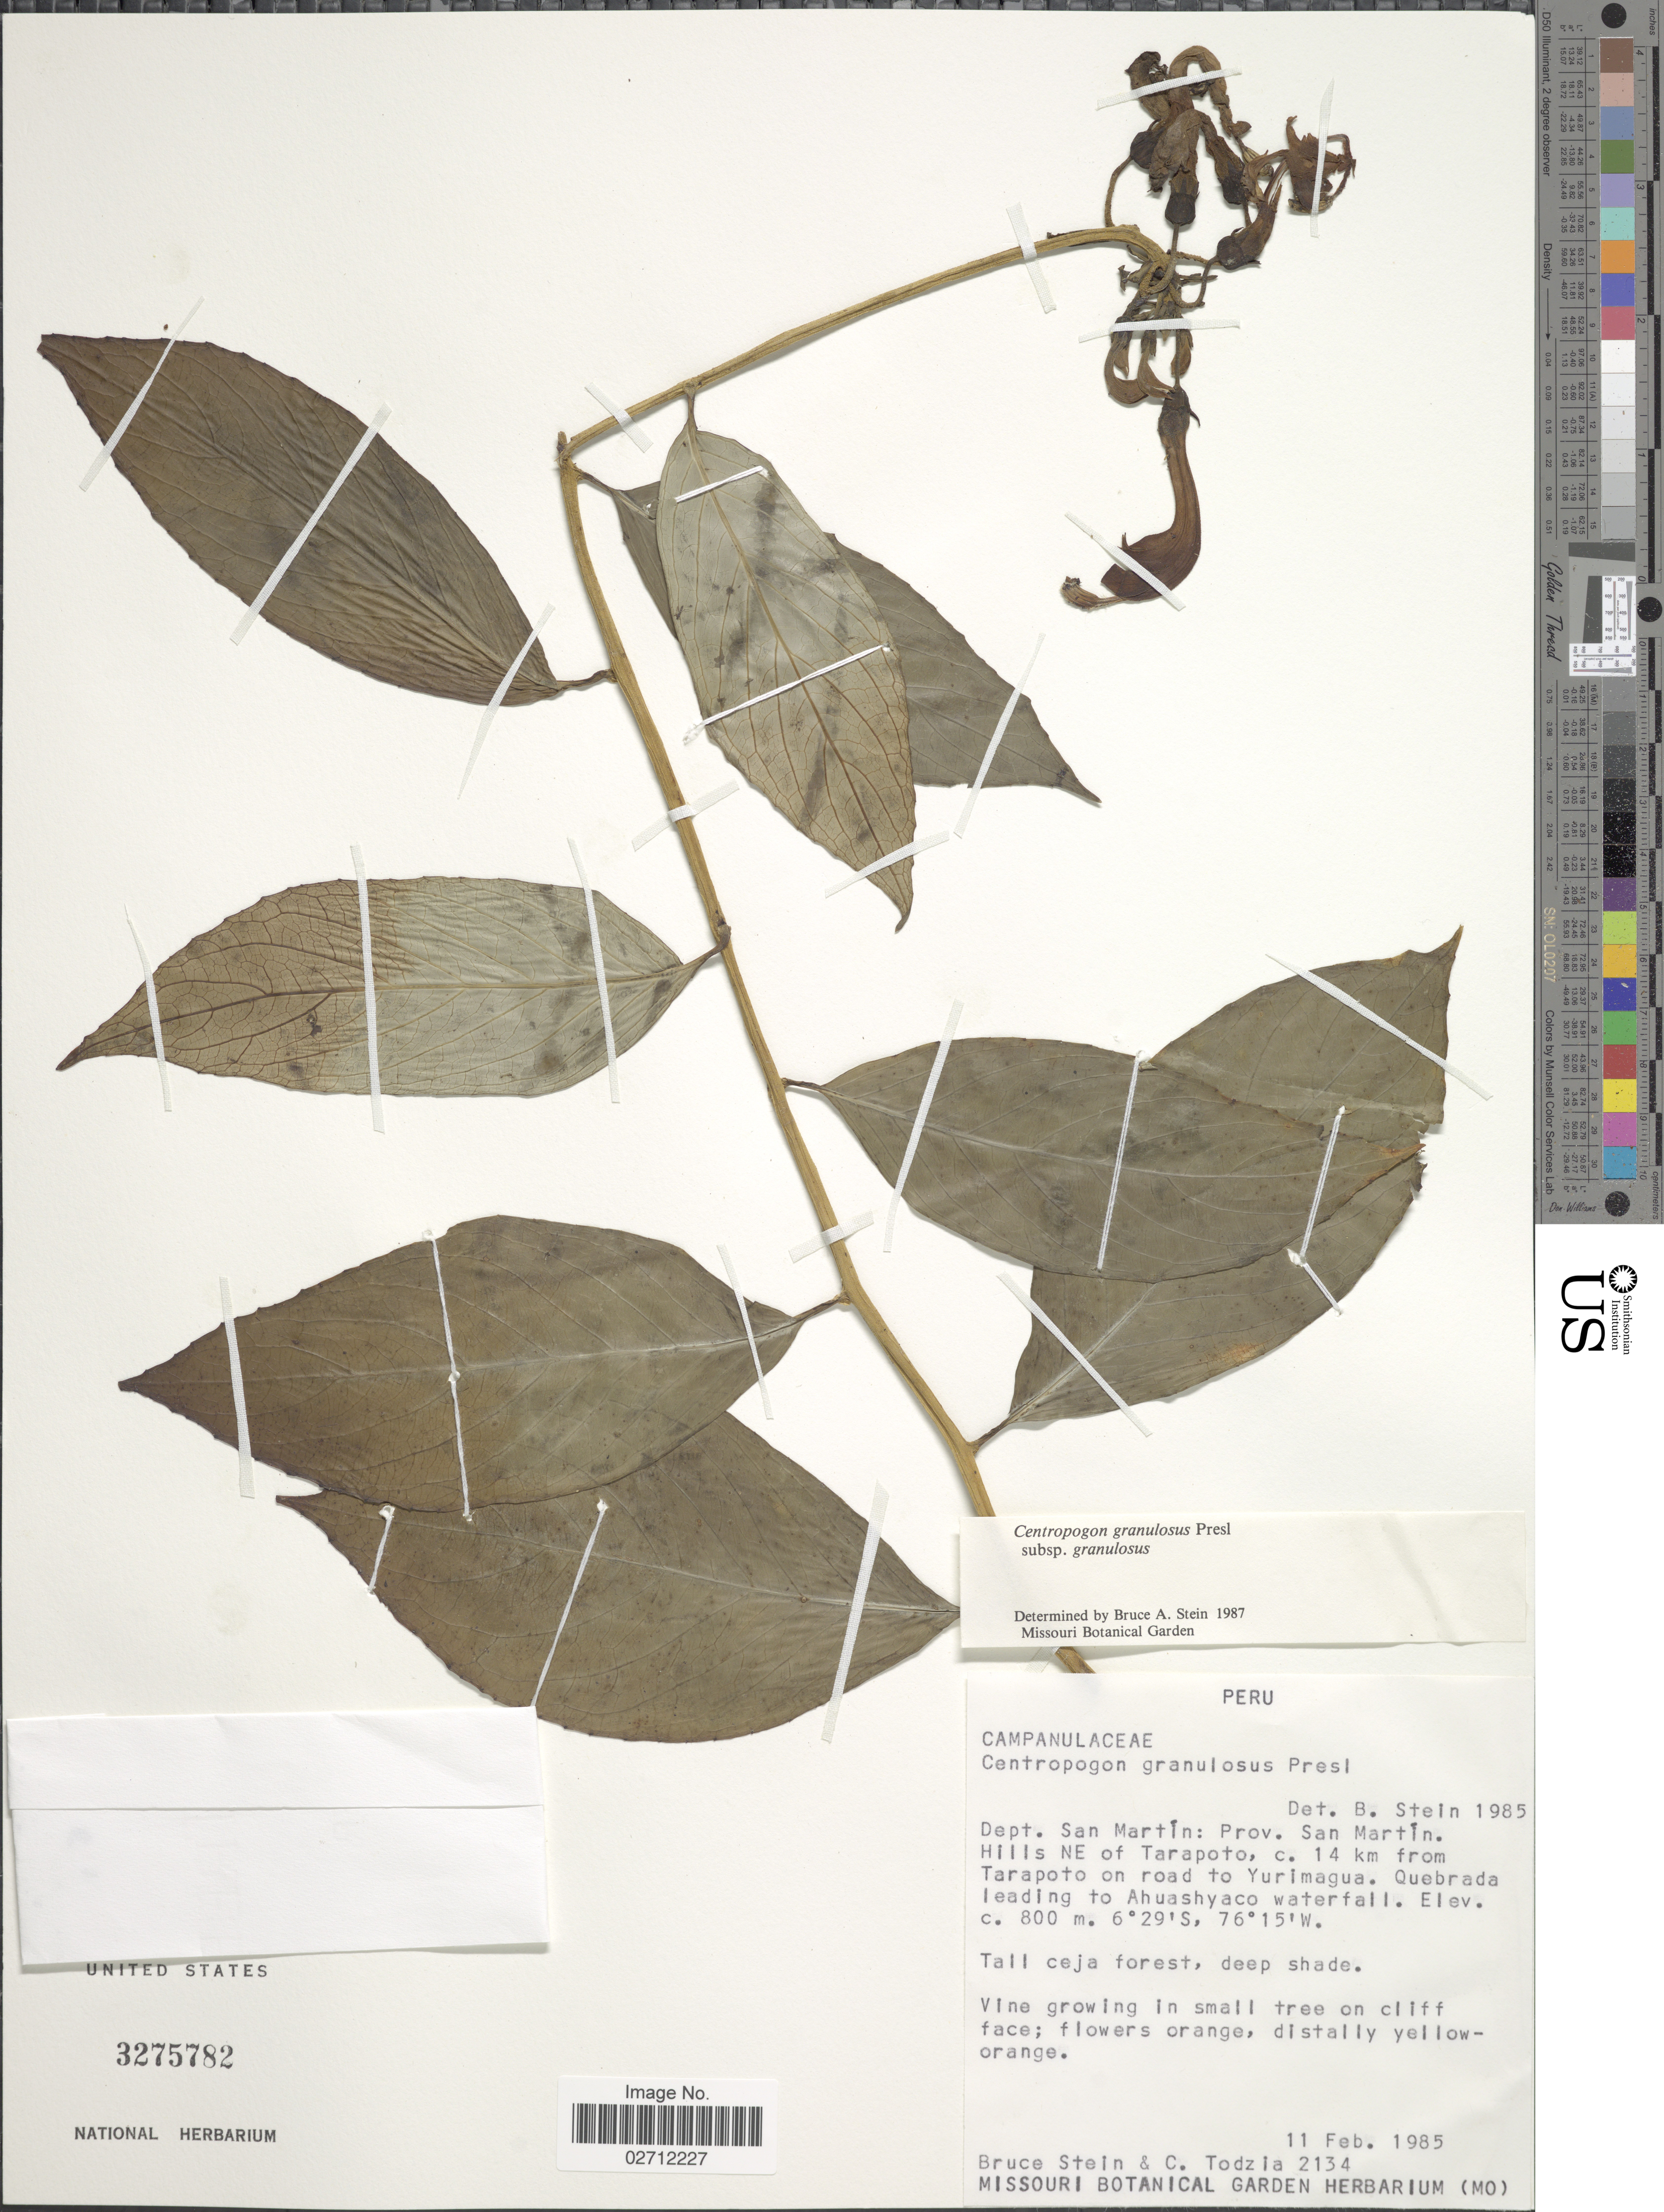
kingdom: Plantae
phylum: Tracheophyta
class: Magnoliopsida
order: Asterales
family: Campanulaceae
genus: Centropogon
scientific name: Centropogon granulosus subsp. granulosus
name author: C. Presl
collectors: B. A. Stein & C. A. Todzia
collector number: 2134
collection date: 1985-02-11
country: Peru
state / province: San Martín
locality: Prov. San Martin, Hills NE of Tarapoto, c. 14 km from Tarapoto on road to Yurimagua, Quebrada leading to Ahuasyaco waterfall.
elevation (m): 800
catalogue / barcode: US 3275782